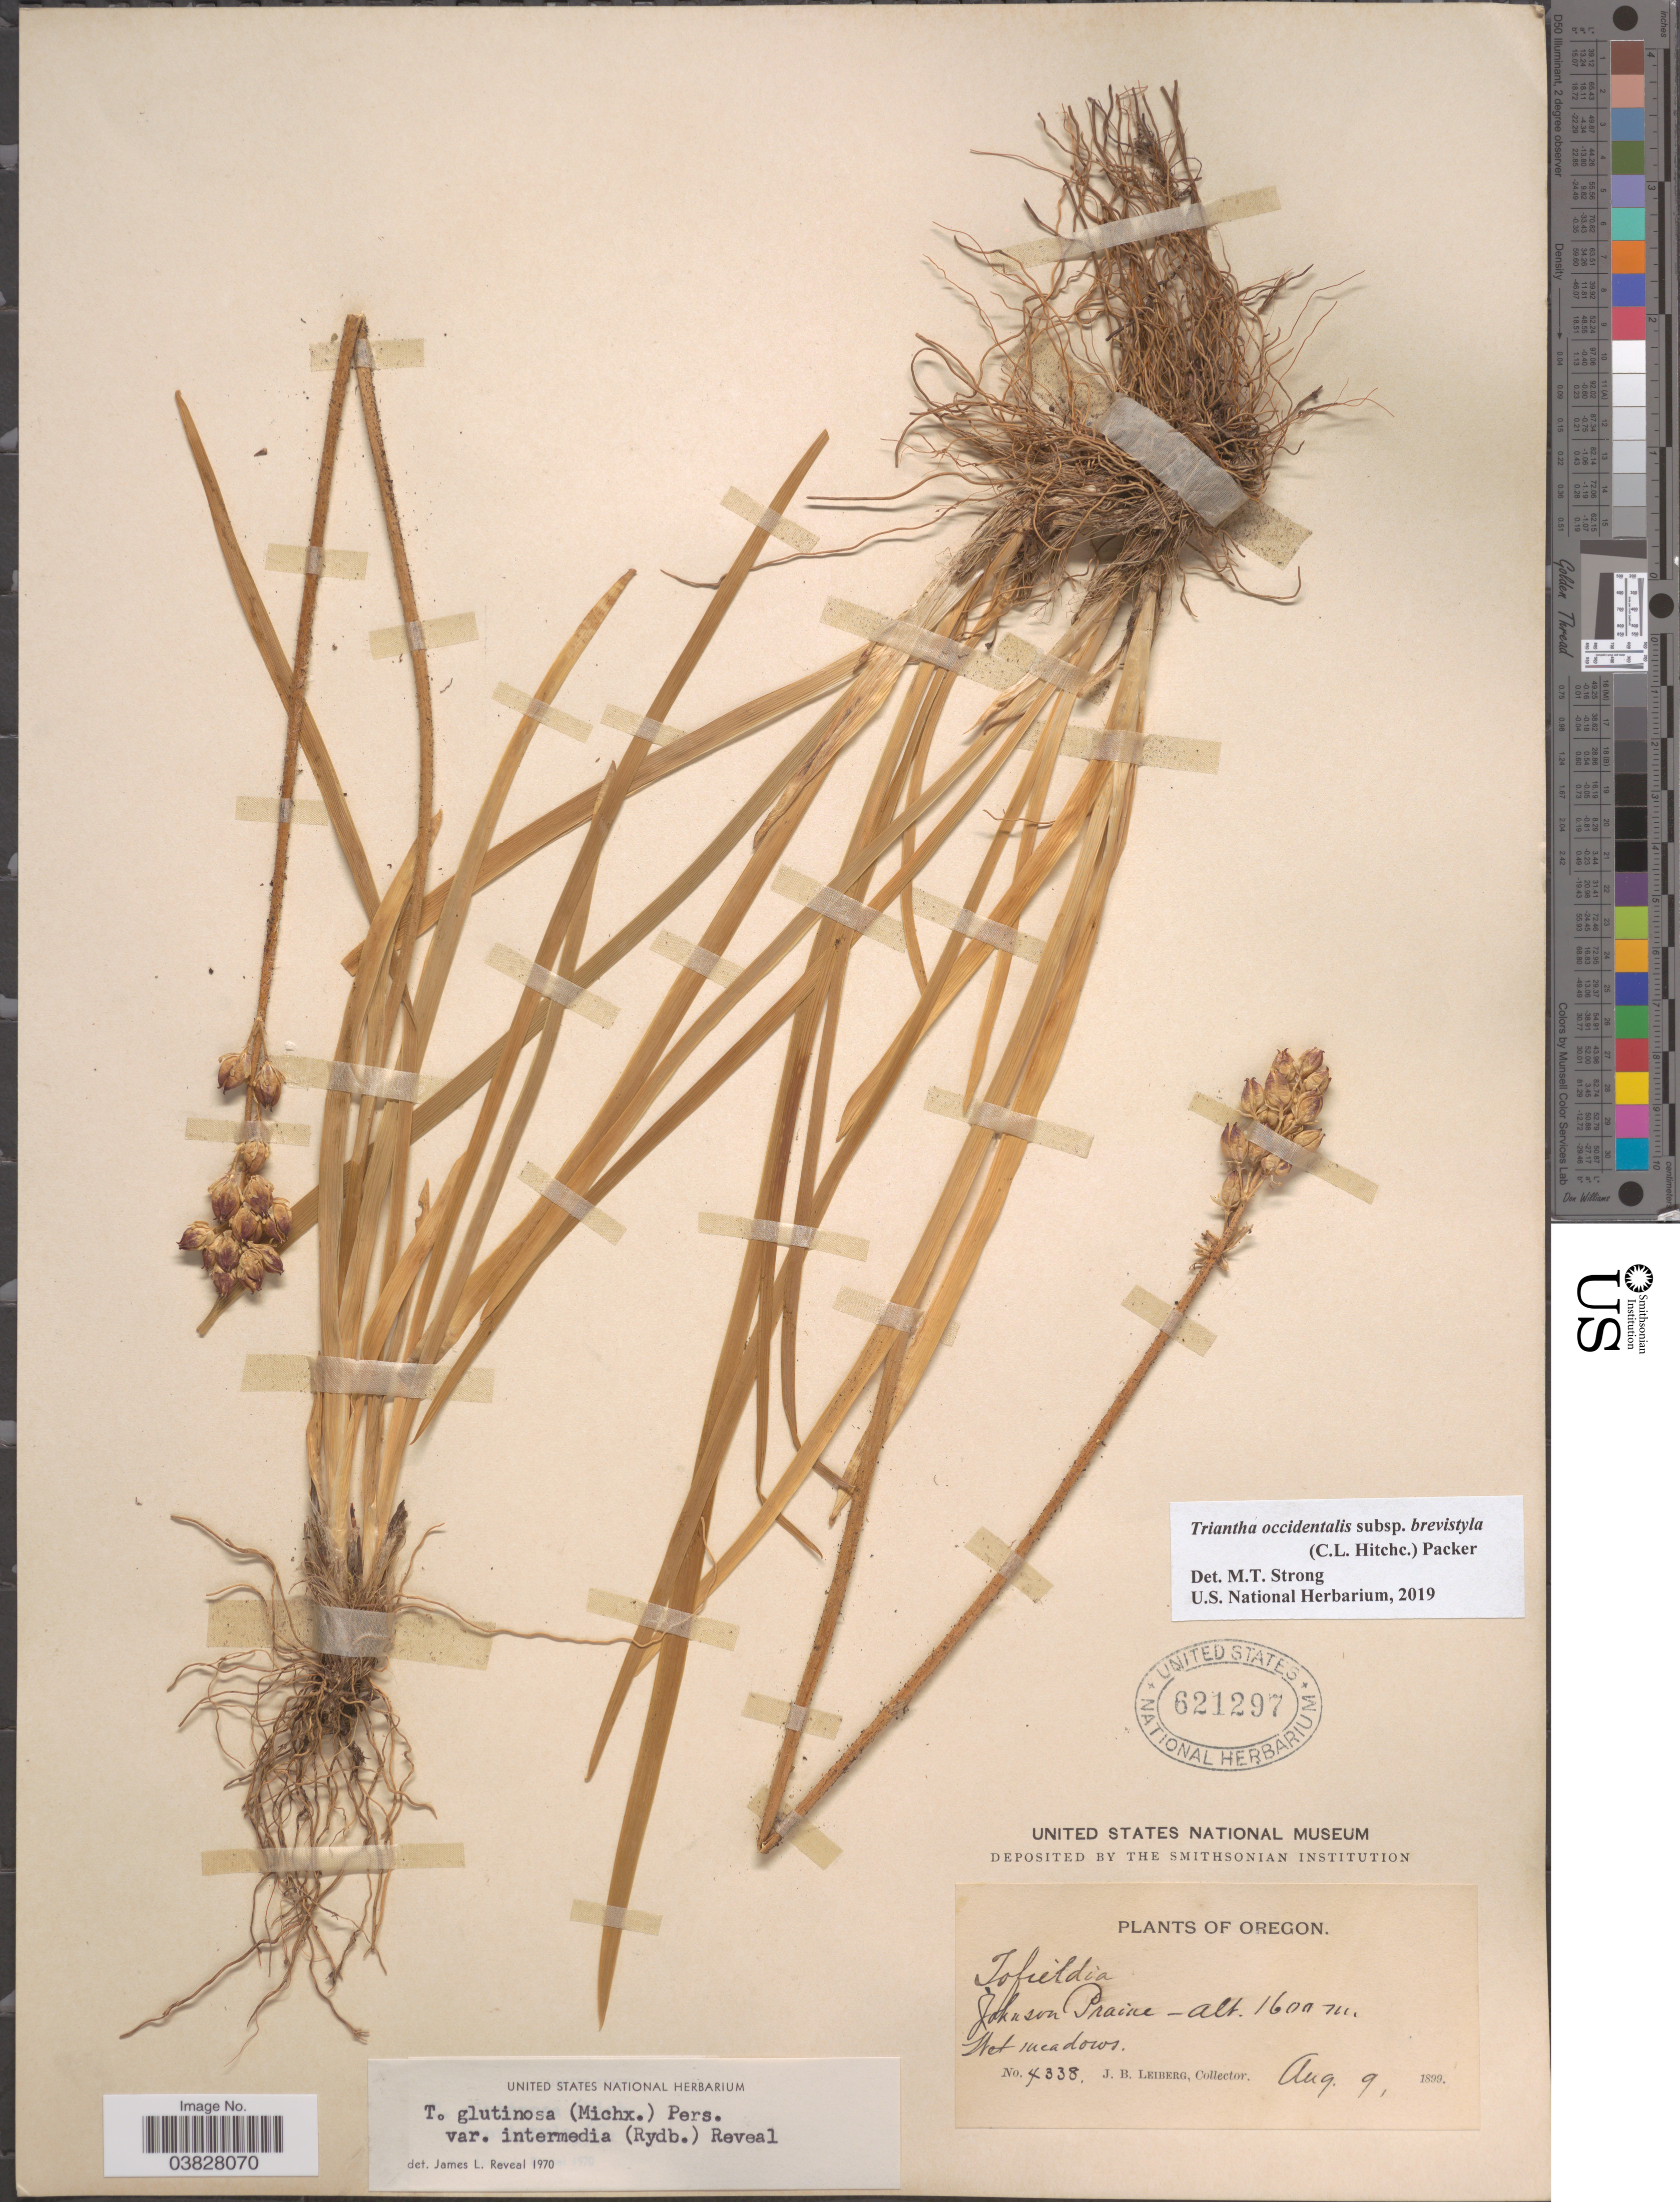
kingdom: Plantae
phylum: Tracheophyta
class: Liliopsida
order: Alismatales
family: Tofieldiaceae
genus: Triantha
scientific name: Triantha occidentalis subsp. brevistyla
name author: (C.L. Hitchc.) Packer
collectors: J. B. Leiberg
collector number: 4338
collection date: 1899-08-09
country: United States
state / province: Oregon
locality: Johnson Praine. Wet meadows.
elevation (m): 1600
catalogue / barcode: US 621297